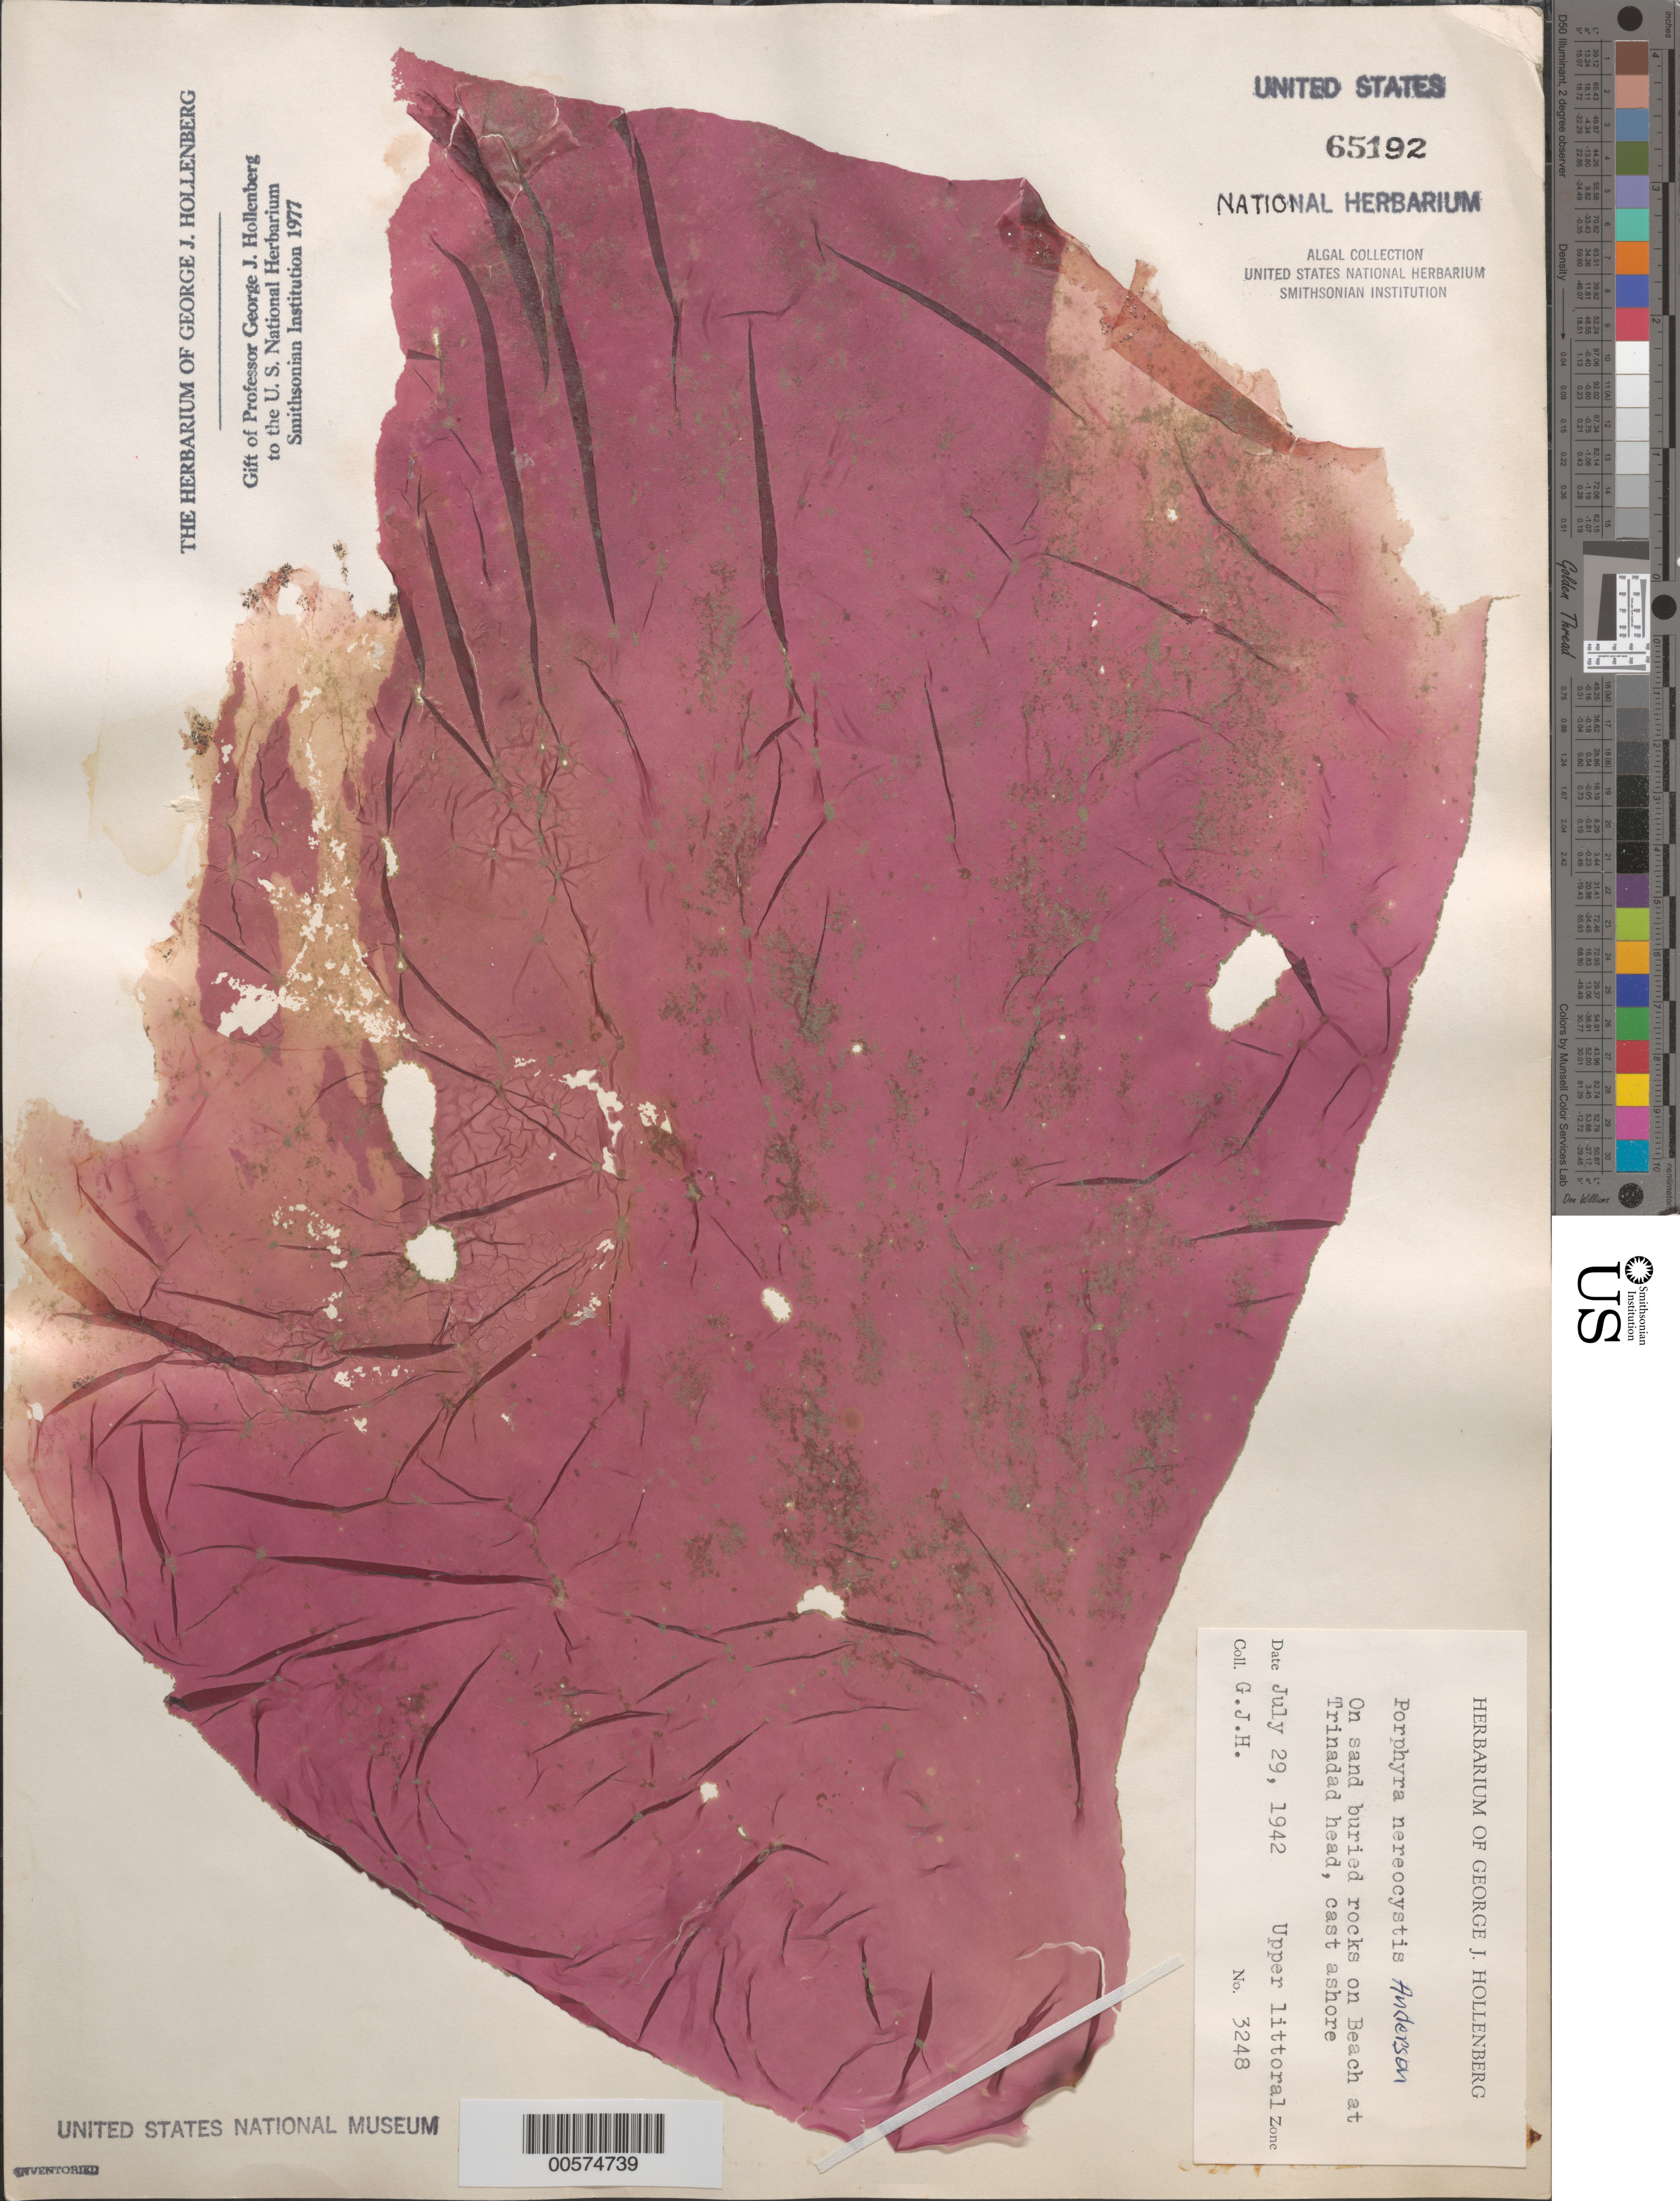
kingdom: Plantae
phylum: Rhodophyta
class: Bangiophyceae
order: Bangiales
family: Bangiaceae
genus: Pyropia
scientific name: Pyropia nereocystis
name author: (C.L. Anderson) S.C. Lindstrom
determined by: Algae name updating Project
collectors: G. Hollenberg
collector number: GJH 3248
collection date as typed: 29 Jul 1942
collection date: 1942-07-29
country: United States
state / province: California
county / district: Humboldt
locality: Trinidad Head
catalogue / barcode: US 65192